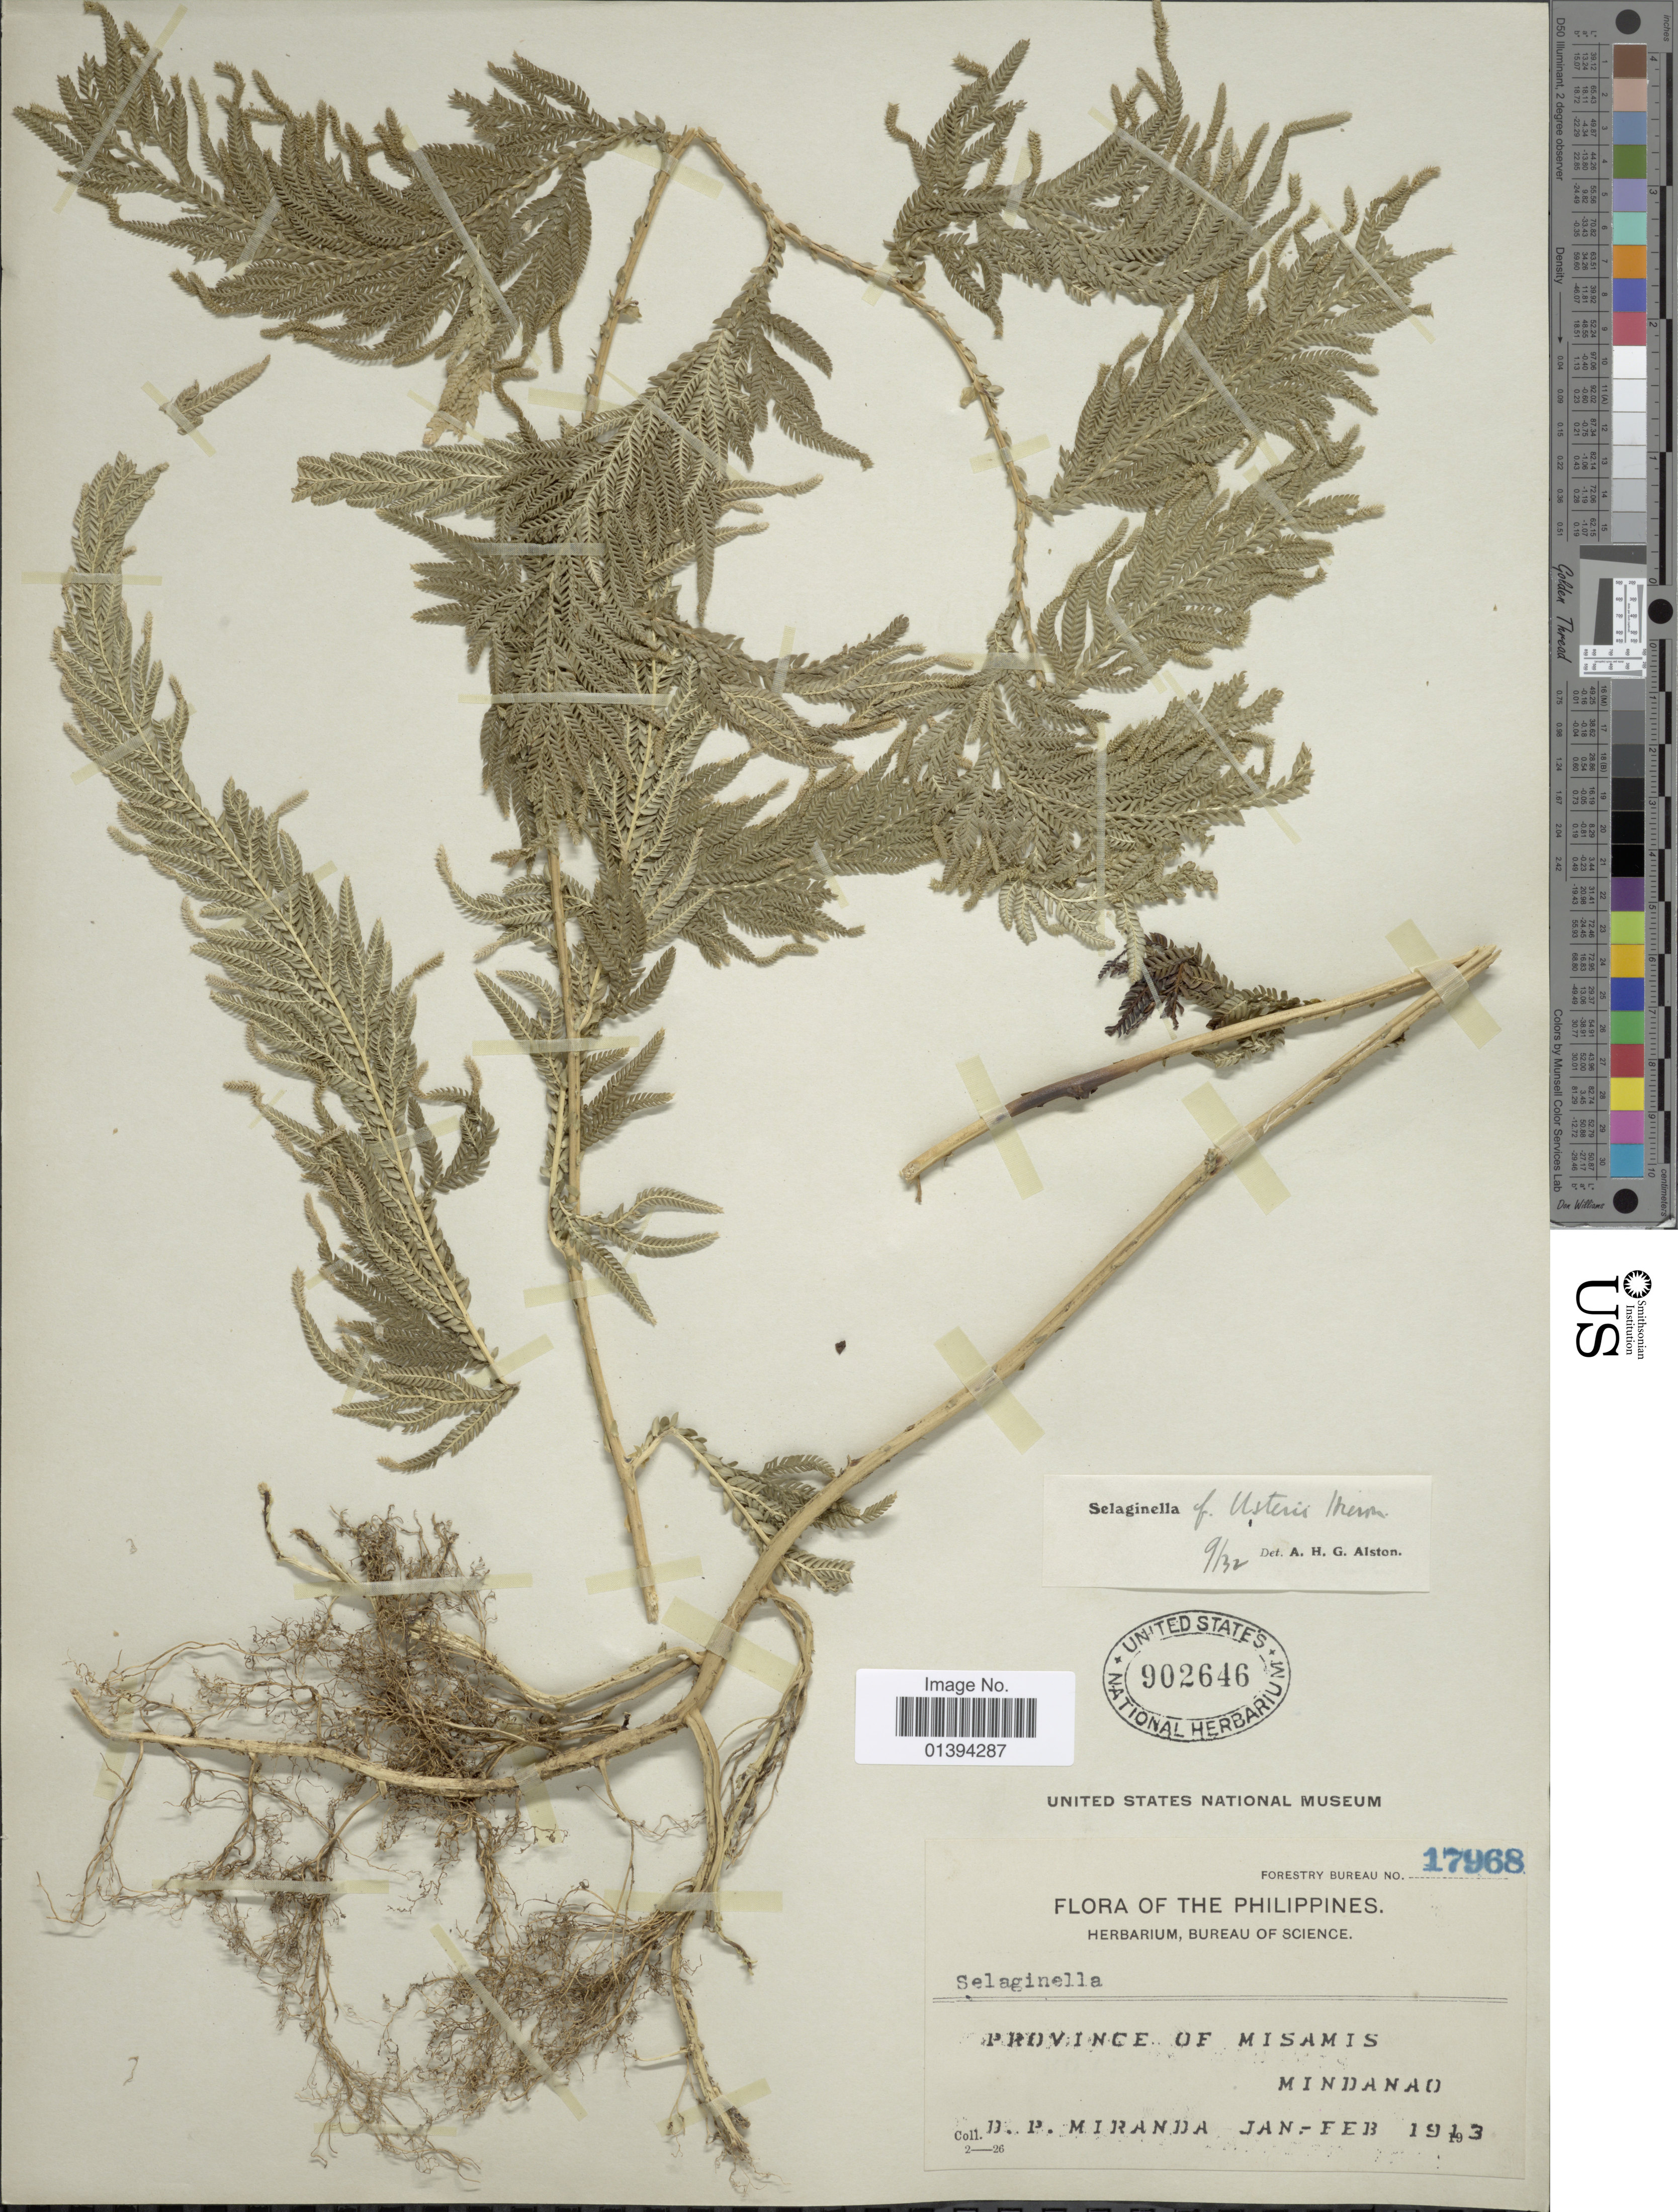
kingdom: Plantae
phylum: Tracheophyta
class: Lycopodiopsida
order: Selaginellales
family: Selaginellaceae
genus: Selaginella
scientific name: Selaginella usterii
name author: Hieron.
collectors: D. P. Miranda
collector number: Forestry Bureau 17968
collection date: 1913-01/1913-02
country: Philippines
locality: Province of Misamis, Mindanao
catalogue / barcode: US 902646